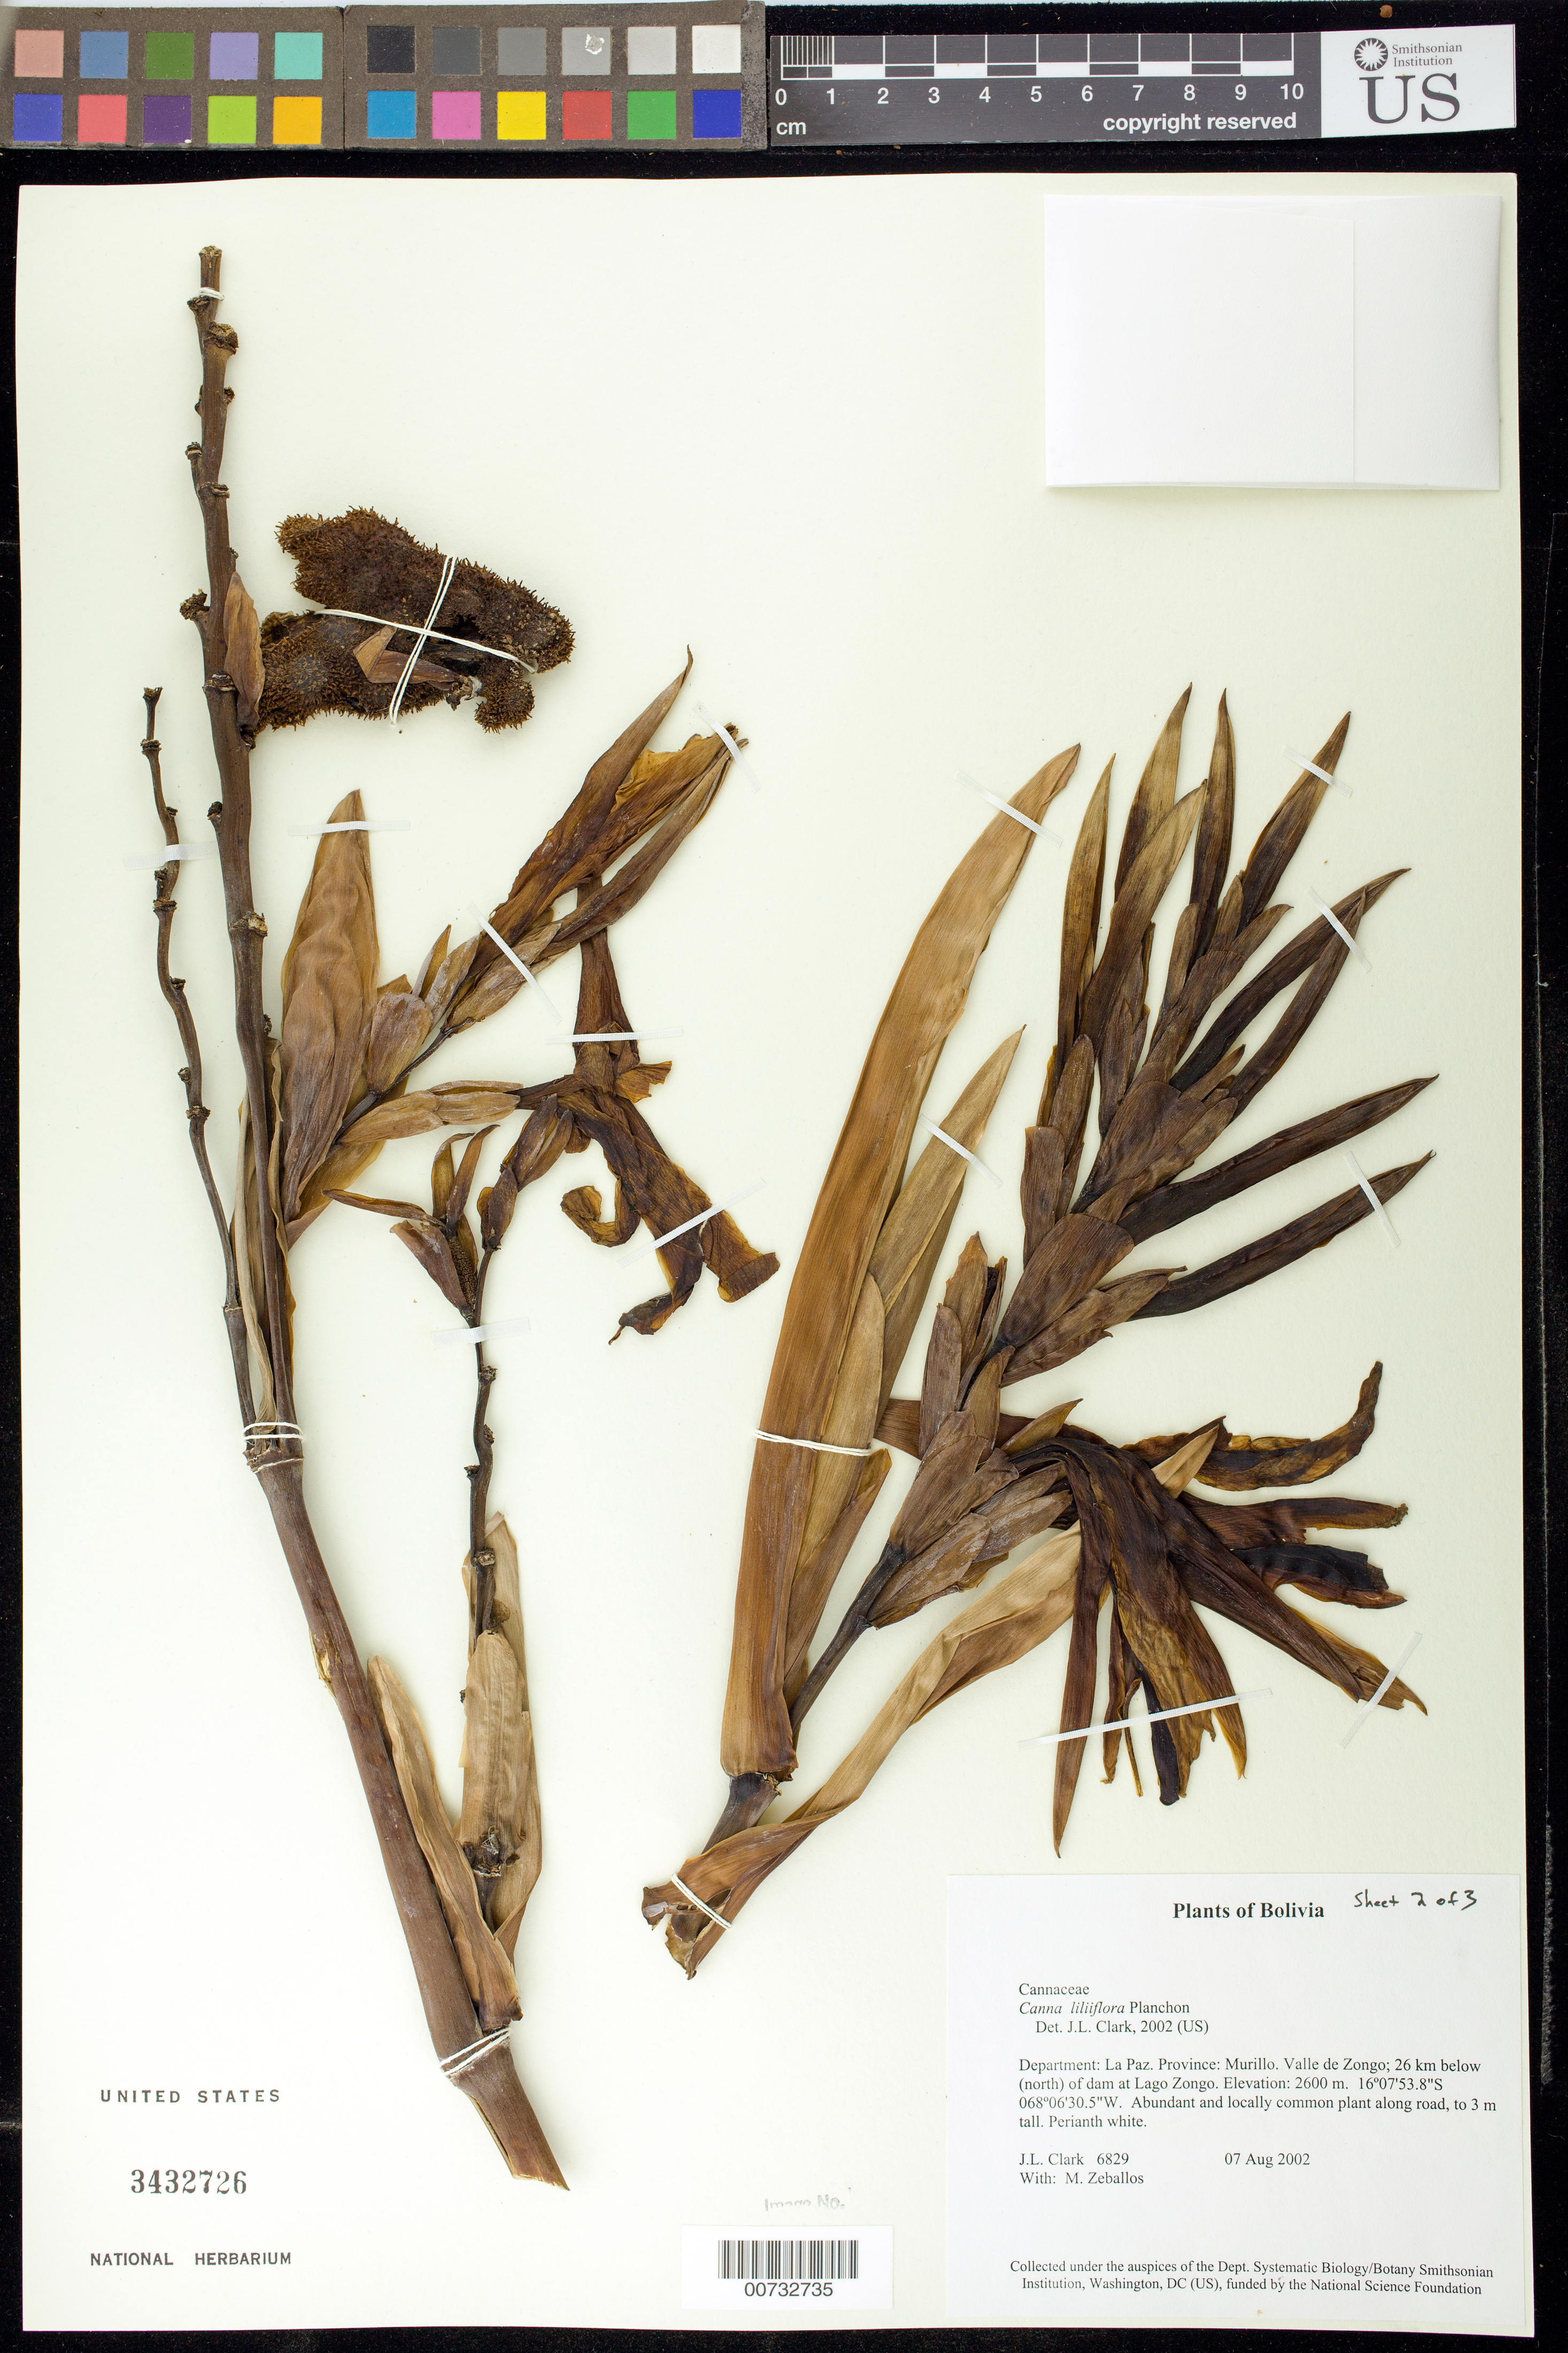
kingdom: Plantae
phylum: Tracheophyta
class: Liliopsida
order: Zingiberales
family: Cannaceae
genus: Canna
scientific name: Canna liliiflora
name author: Warsz. ex Planch.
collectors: J. L. Clark & M. Zeballos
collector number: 6829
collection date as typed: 07 Aug 2002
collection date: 2002-08-07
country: Bolivia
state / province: La Paz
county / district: Murillo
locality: Valle de Zongo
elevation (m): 2600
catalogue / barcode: US 3432726